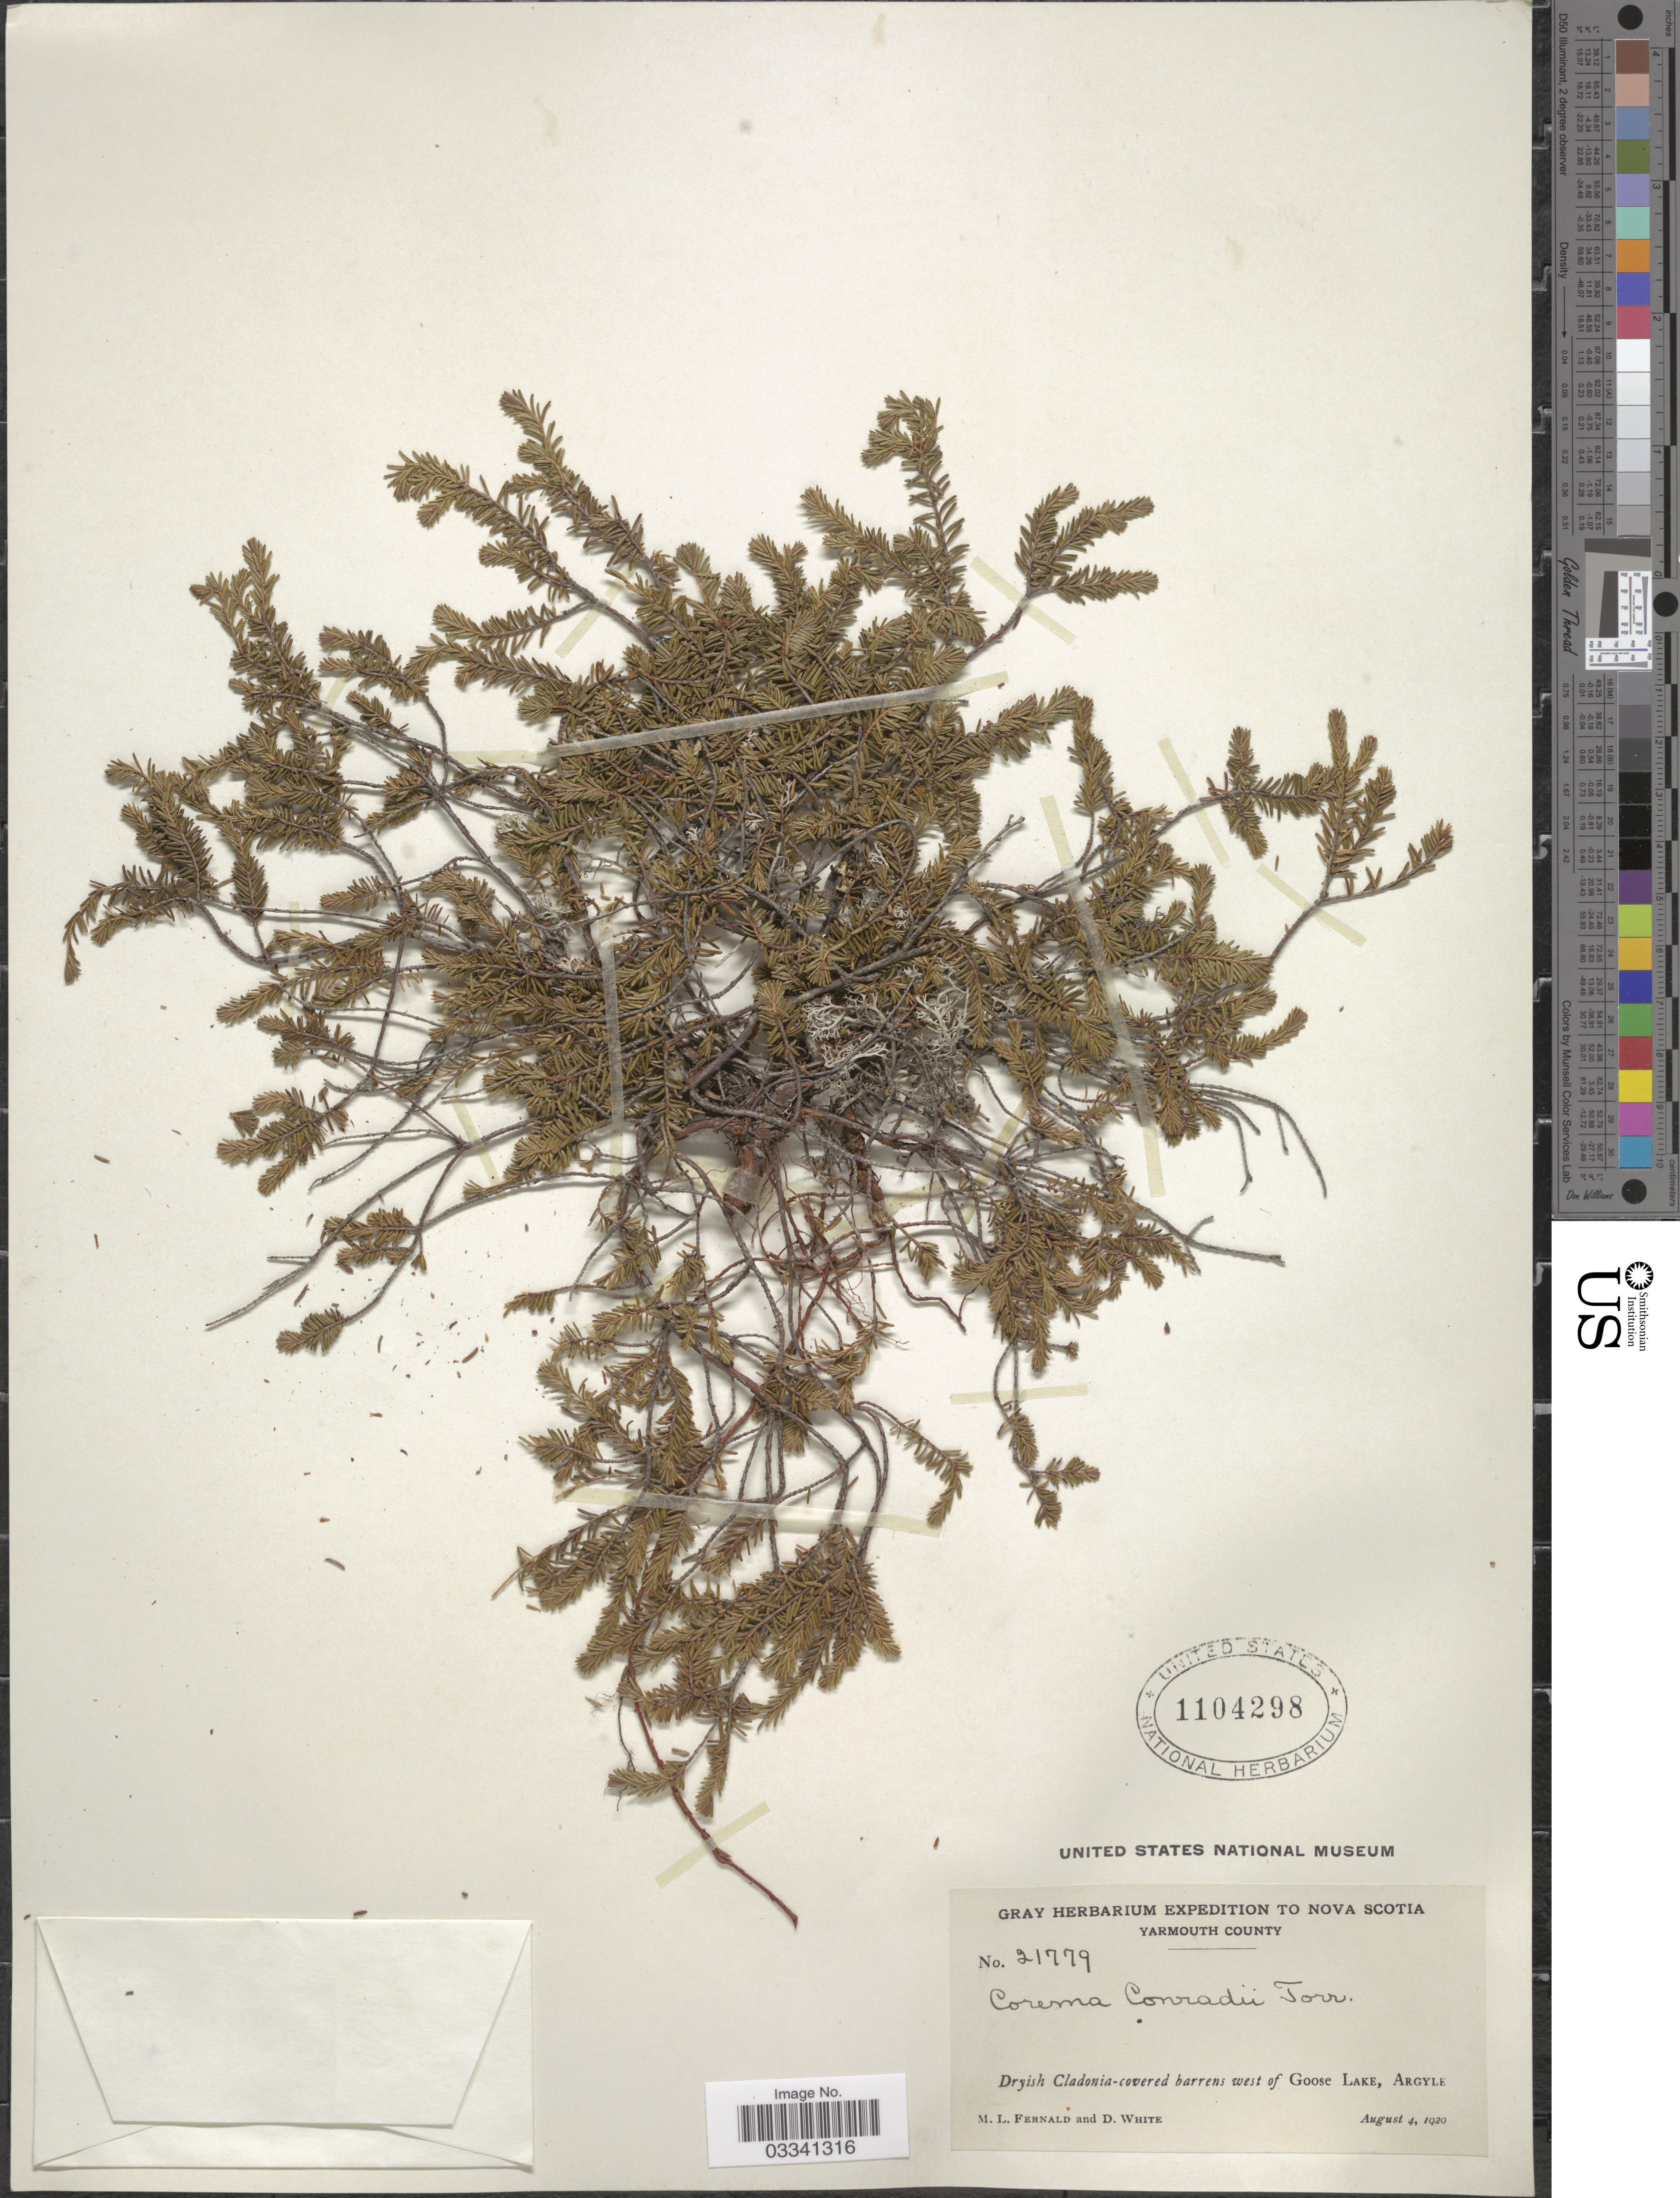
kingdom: Plantae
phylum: Tracheophyta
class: Magnoliopsida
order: Ericales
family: Ericaceae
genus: Corema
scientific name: Corema conradii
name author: Torr.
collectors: M. L. Fernald & D. White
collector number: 21779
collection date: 1920-08-04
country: Canada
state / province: Nova Scotia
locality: Yarmouth County. West of Goose Lake, Argyle.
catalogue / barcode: US 1104298